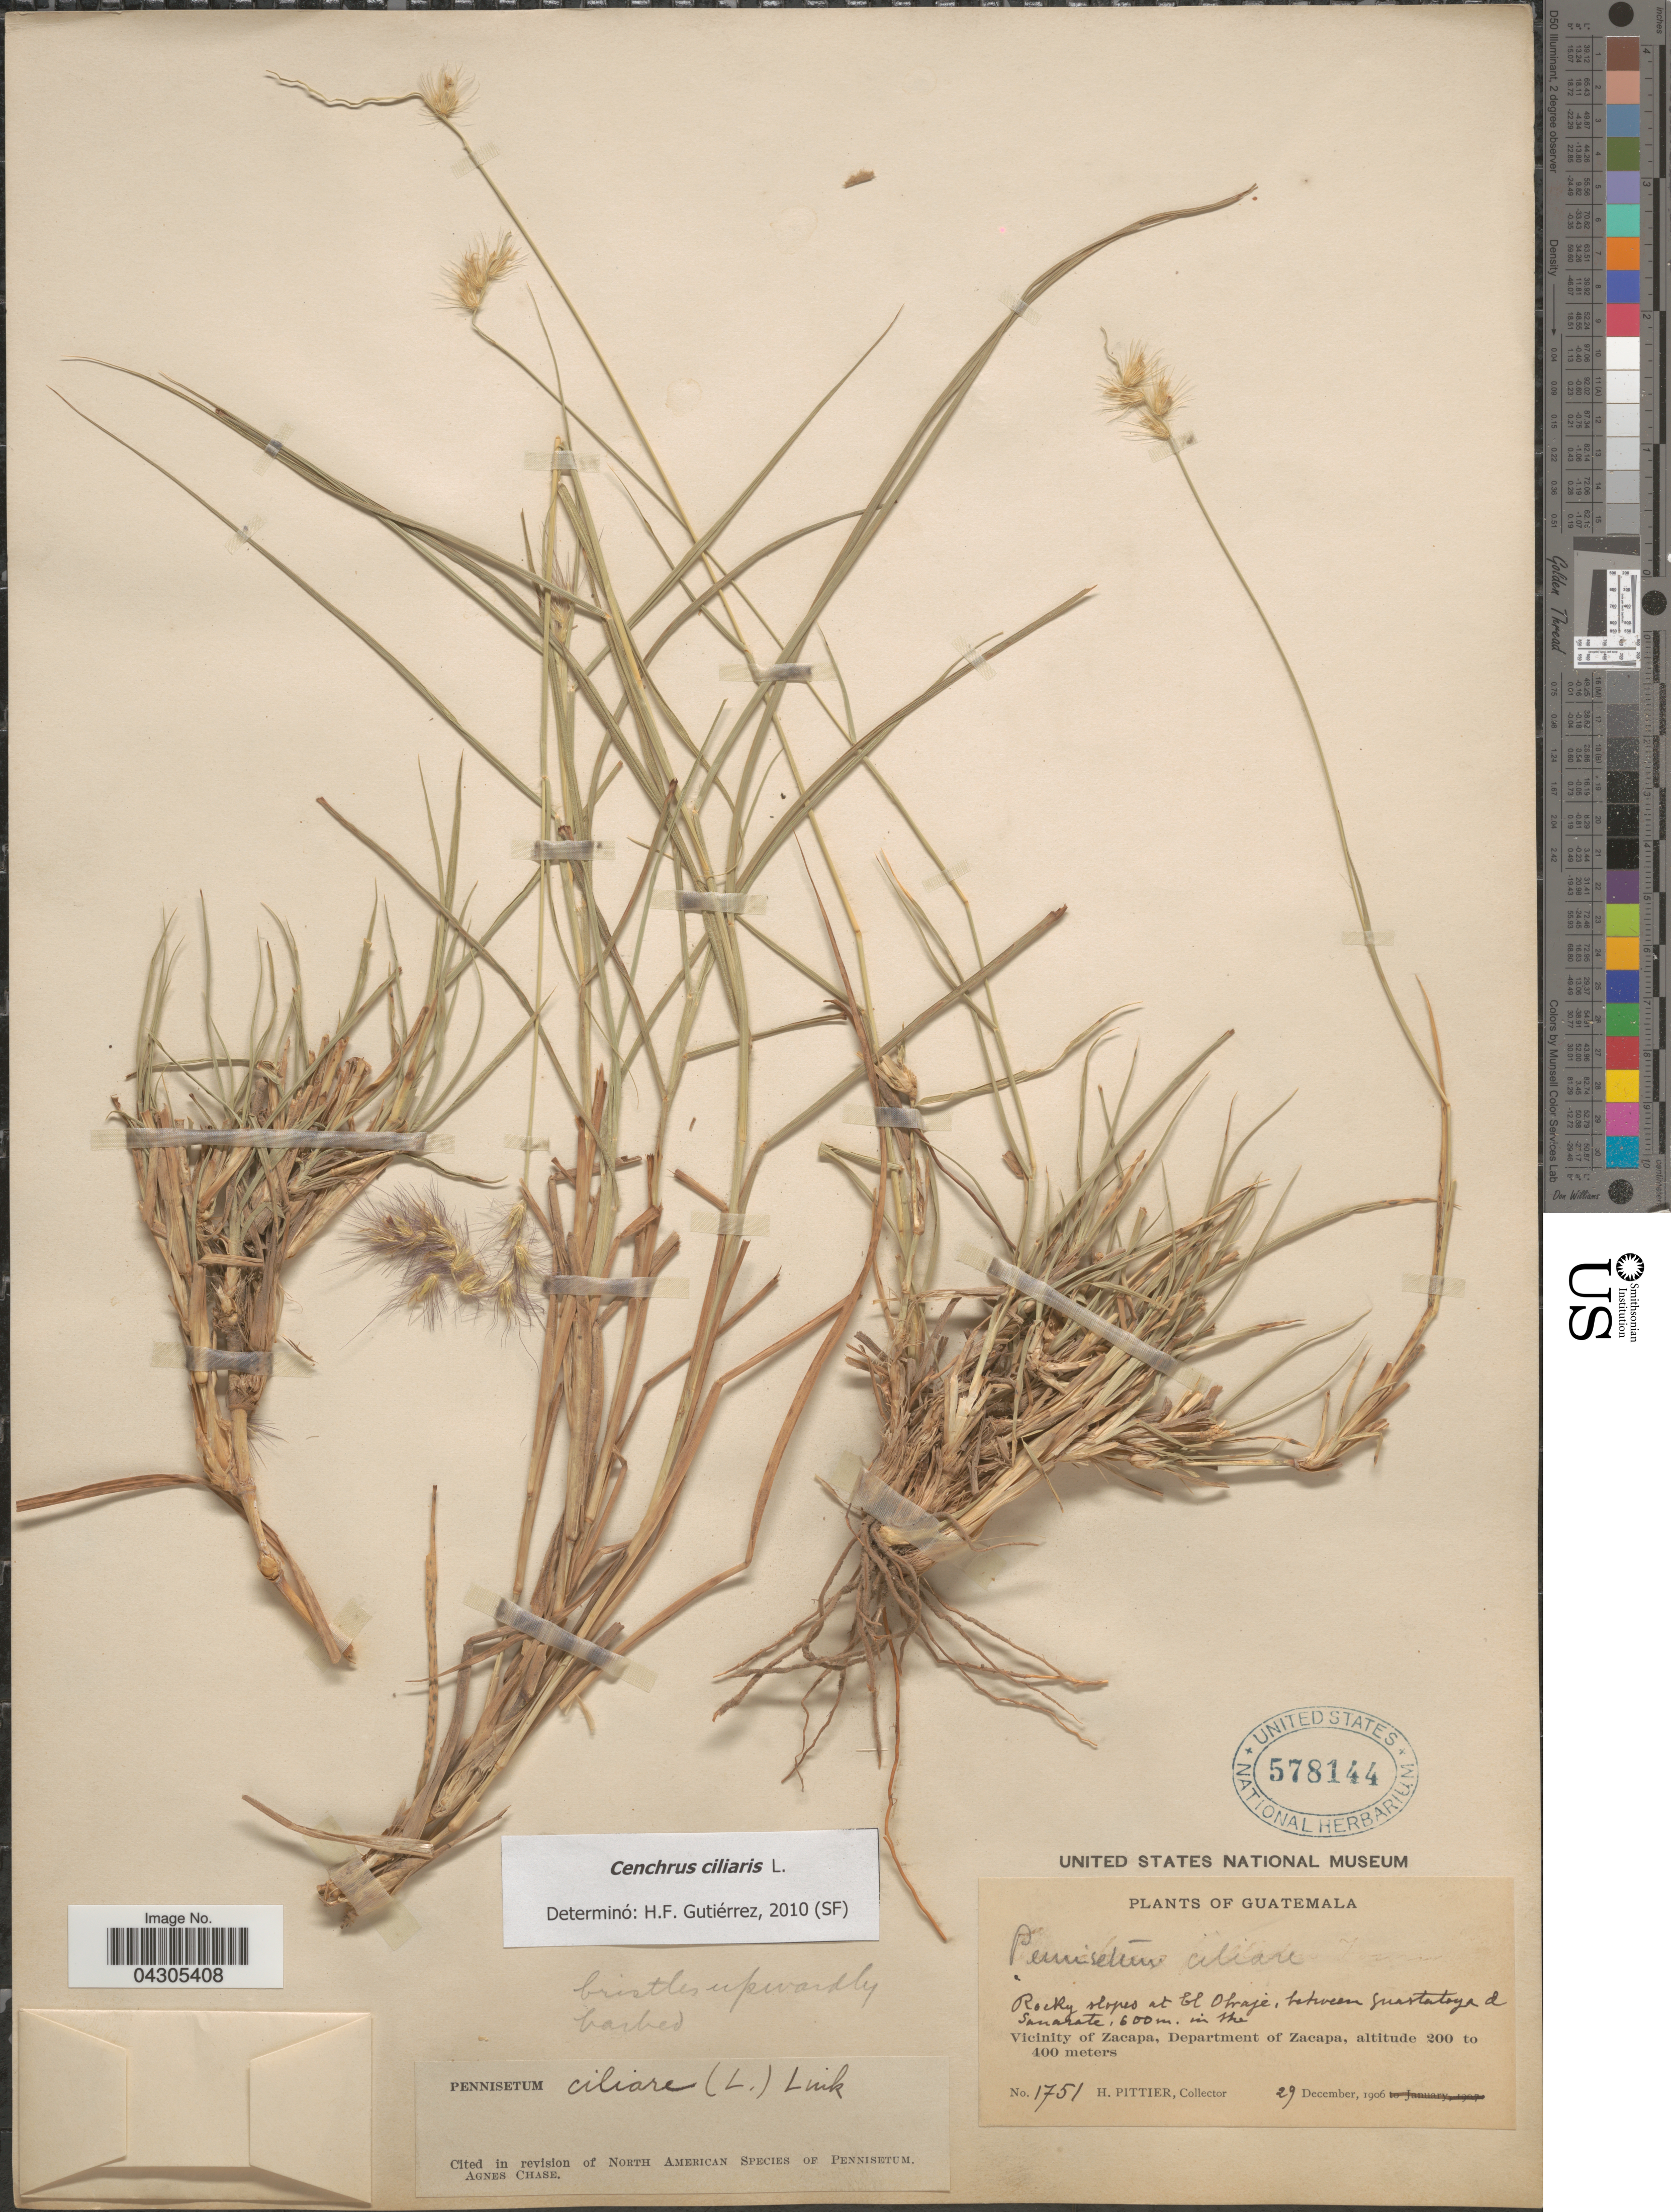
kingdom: Plantae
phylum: Tracheophyta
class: Liliopsida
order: Poales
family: Poaceae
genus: Cenchrus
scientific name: Cenchrus ciliaris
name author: L.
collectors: H. F. Pittier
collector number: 1751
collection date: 1906-12-29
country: Guatemala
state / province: Zacapa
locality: Rocky slopes at El Obraje, between Guastatoya d Sanarate. In the Vicinity of Zacapa, Department of Zacapa.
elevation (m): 600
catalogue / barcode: US 578144